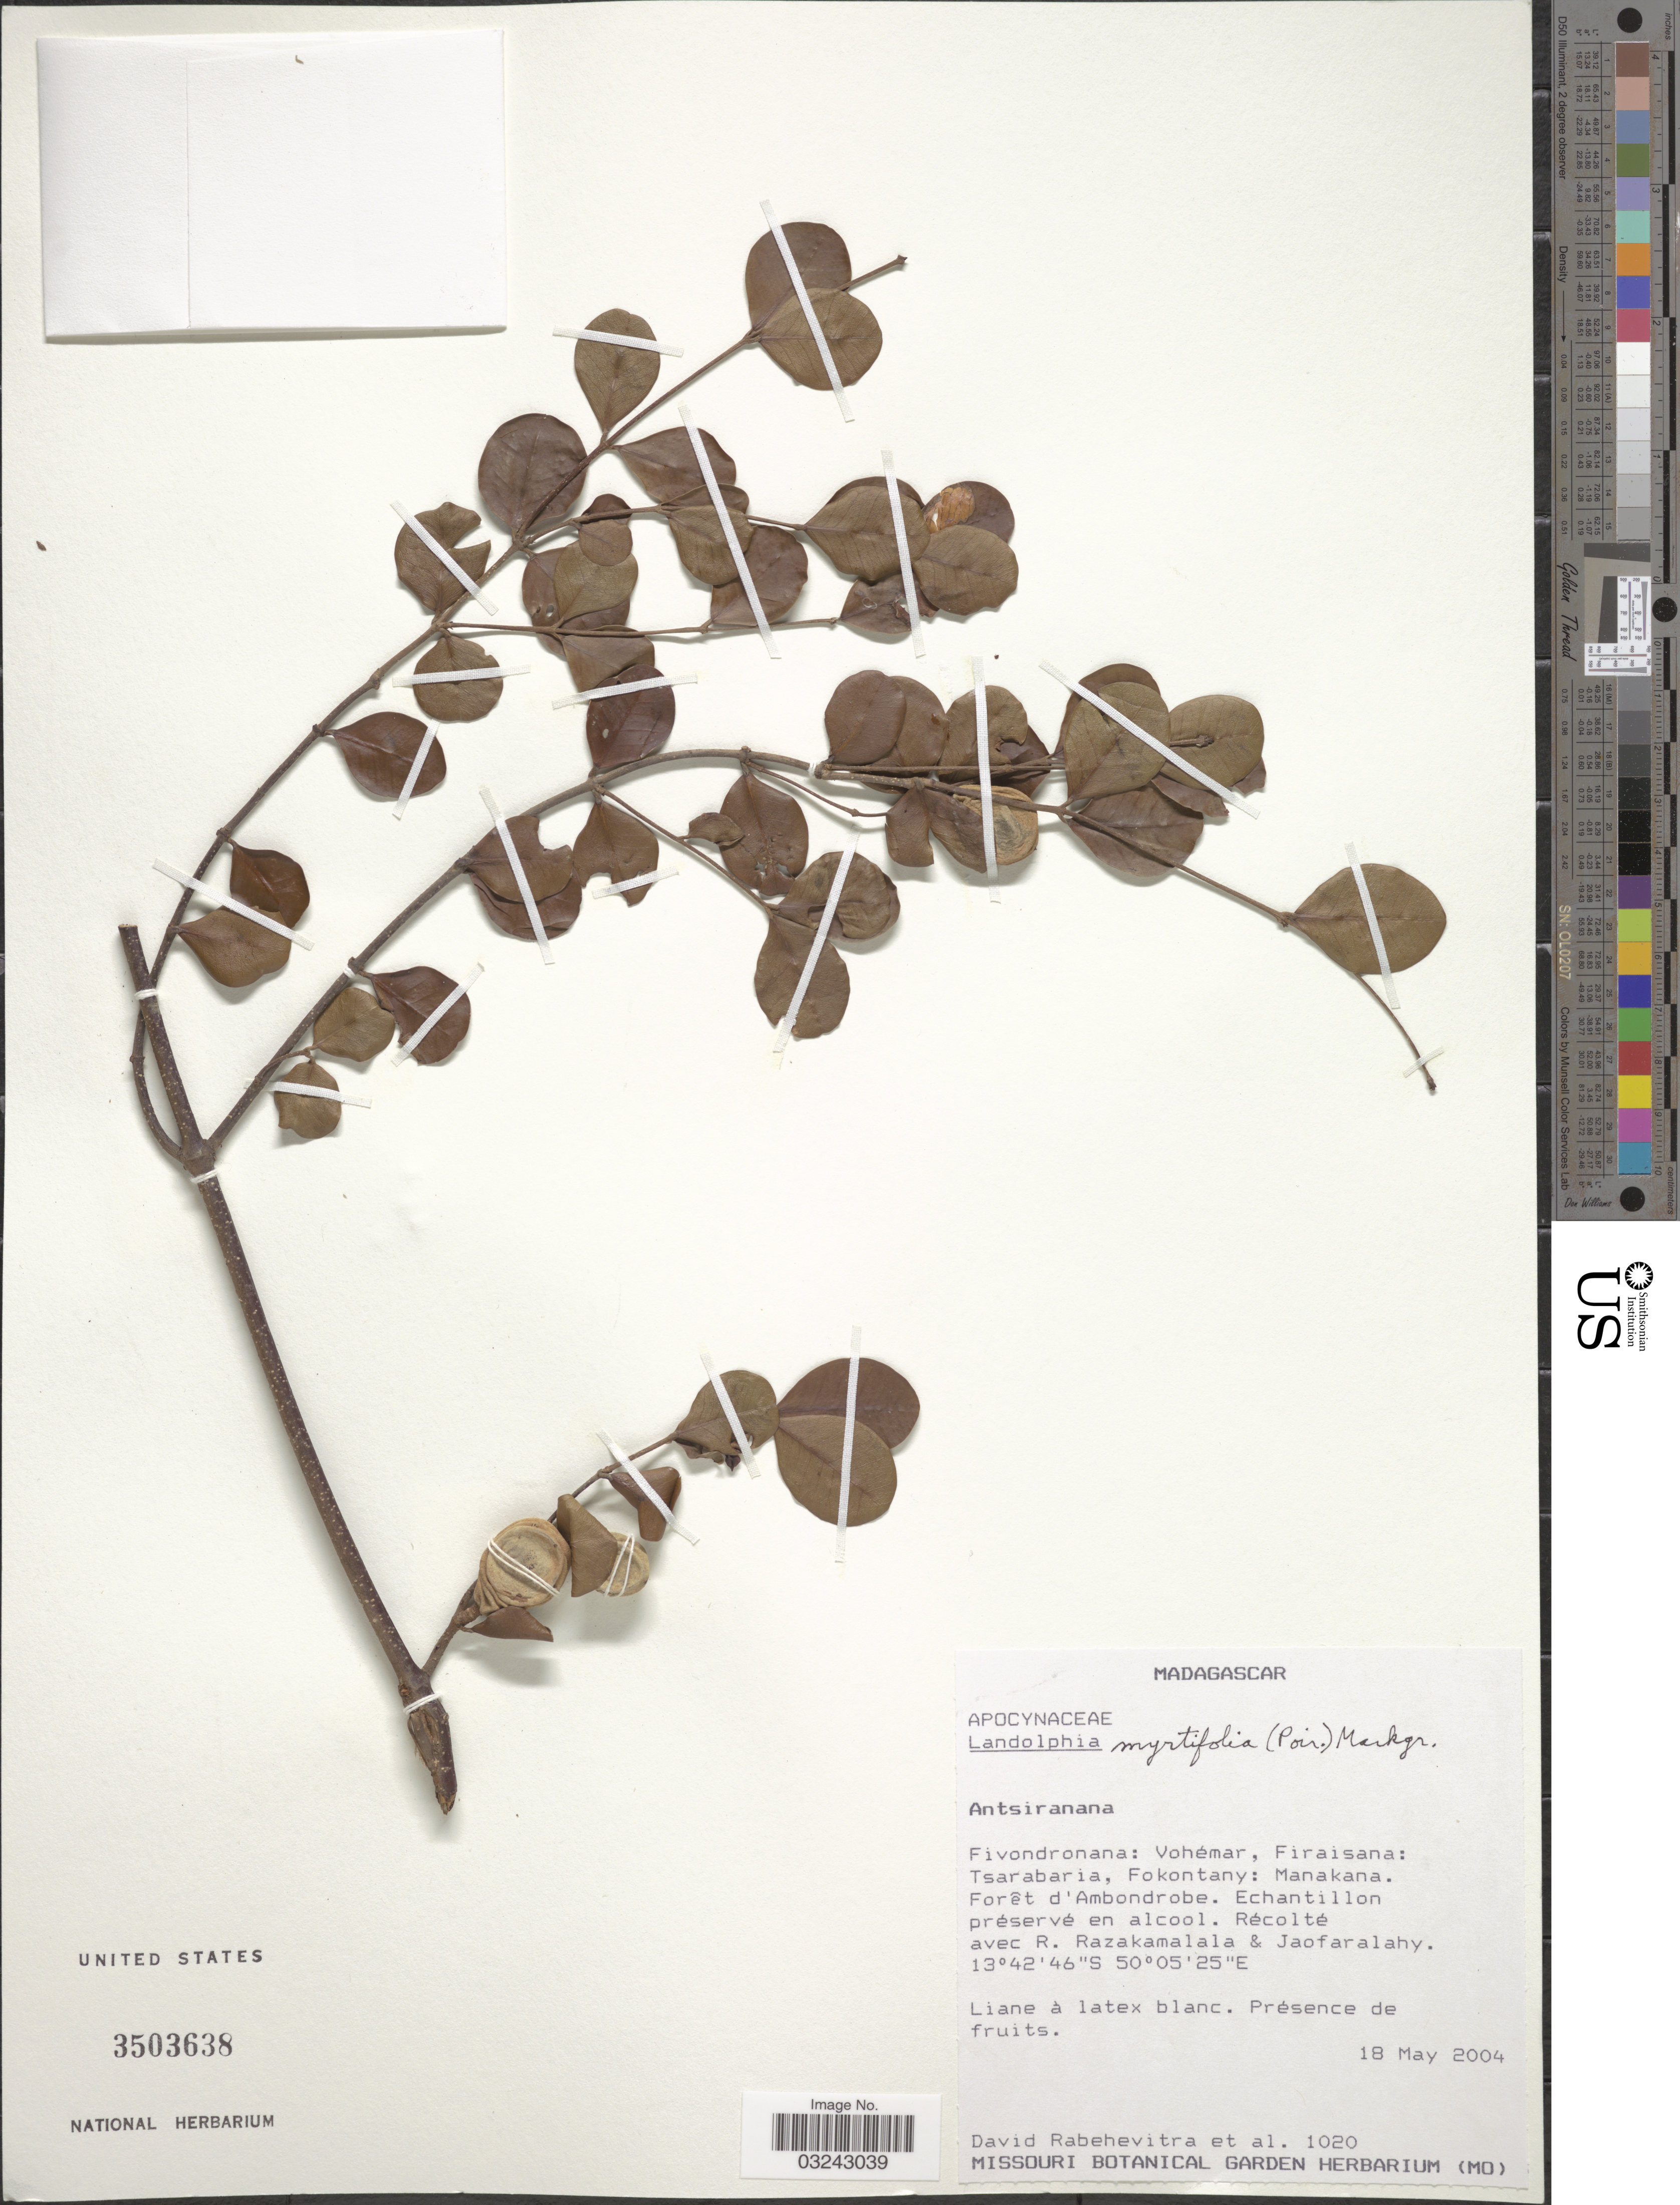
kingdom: Plantae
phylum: Tracheophyta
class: Magnoliopsida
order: Gentianales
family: Apocynaceae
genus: Landolphia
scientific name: Landolphia myrtifolia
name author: (Poir.) Markgr.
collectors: D. Rabehevitra, R. Razakamalala & J. Faralahy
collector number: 1020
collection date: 2004-05-18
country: Madagascar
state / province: Sava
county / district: Vohémar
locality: Fivondronana: Vohémar, Firaisana: Tsarabaria, Fokontany: Manakana. Forêt d'Ambondrobe.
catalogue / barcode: US 3503638